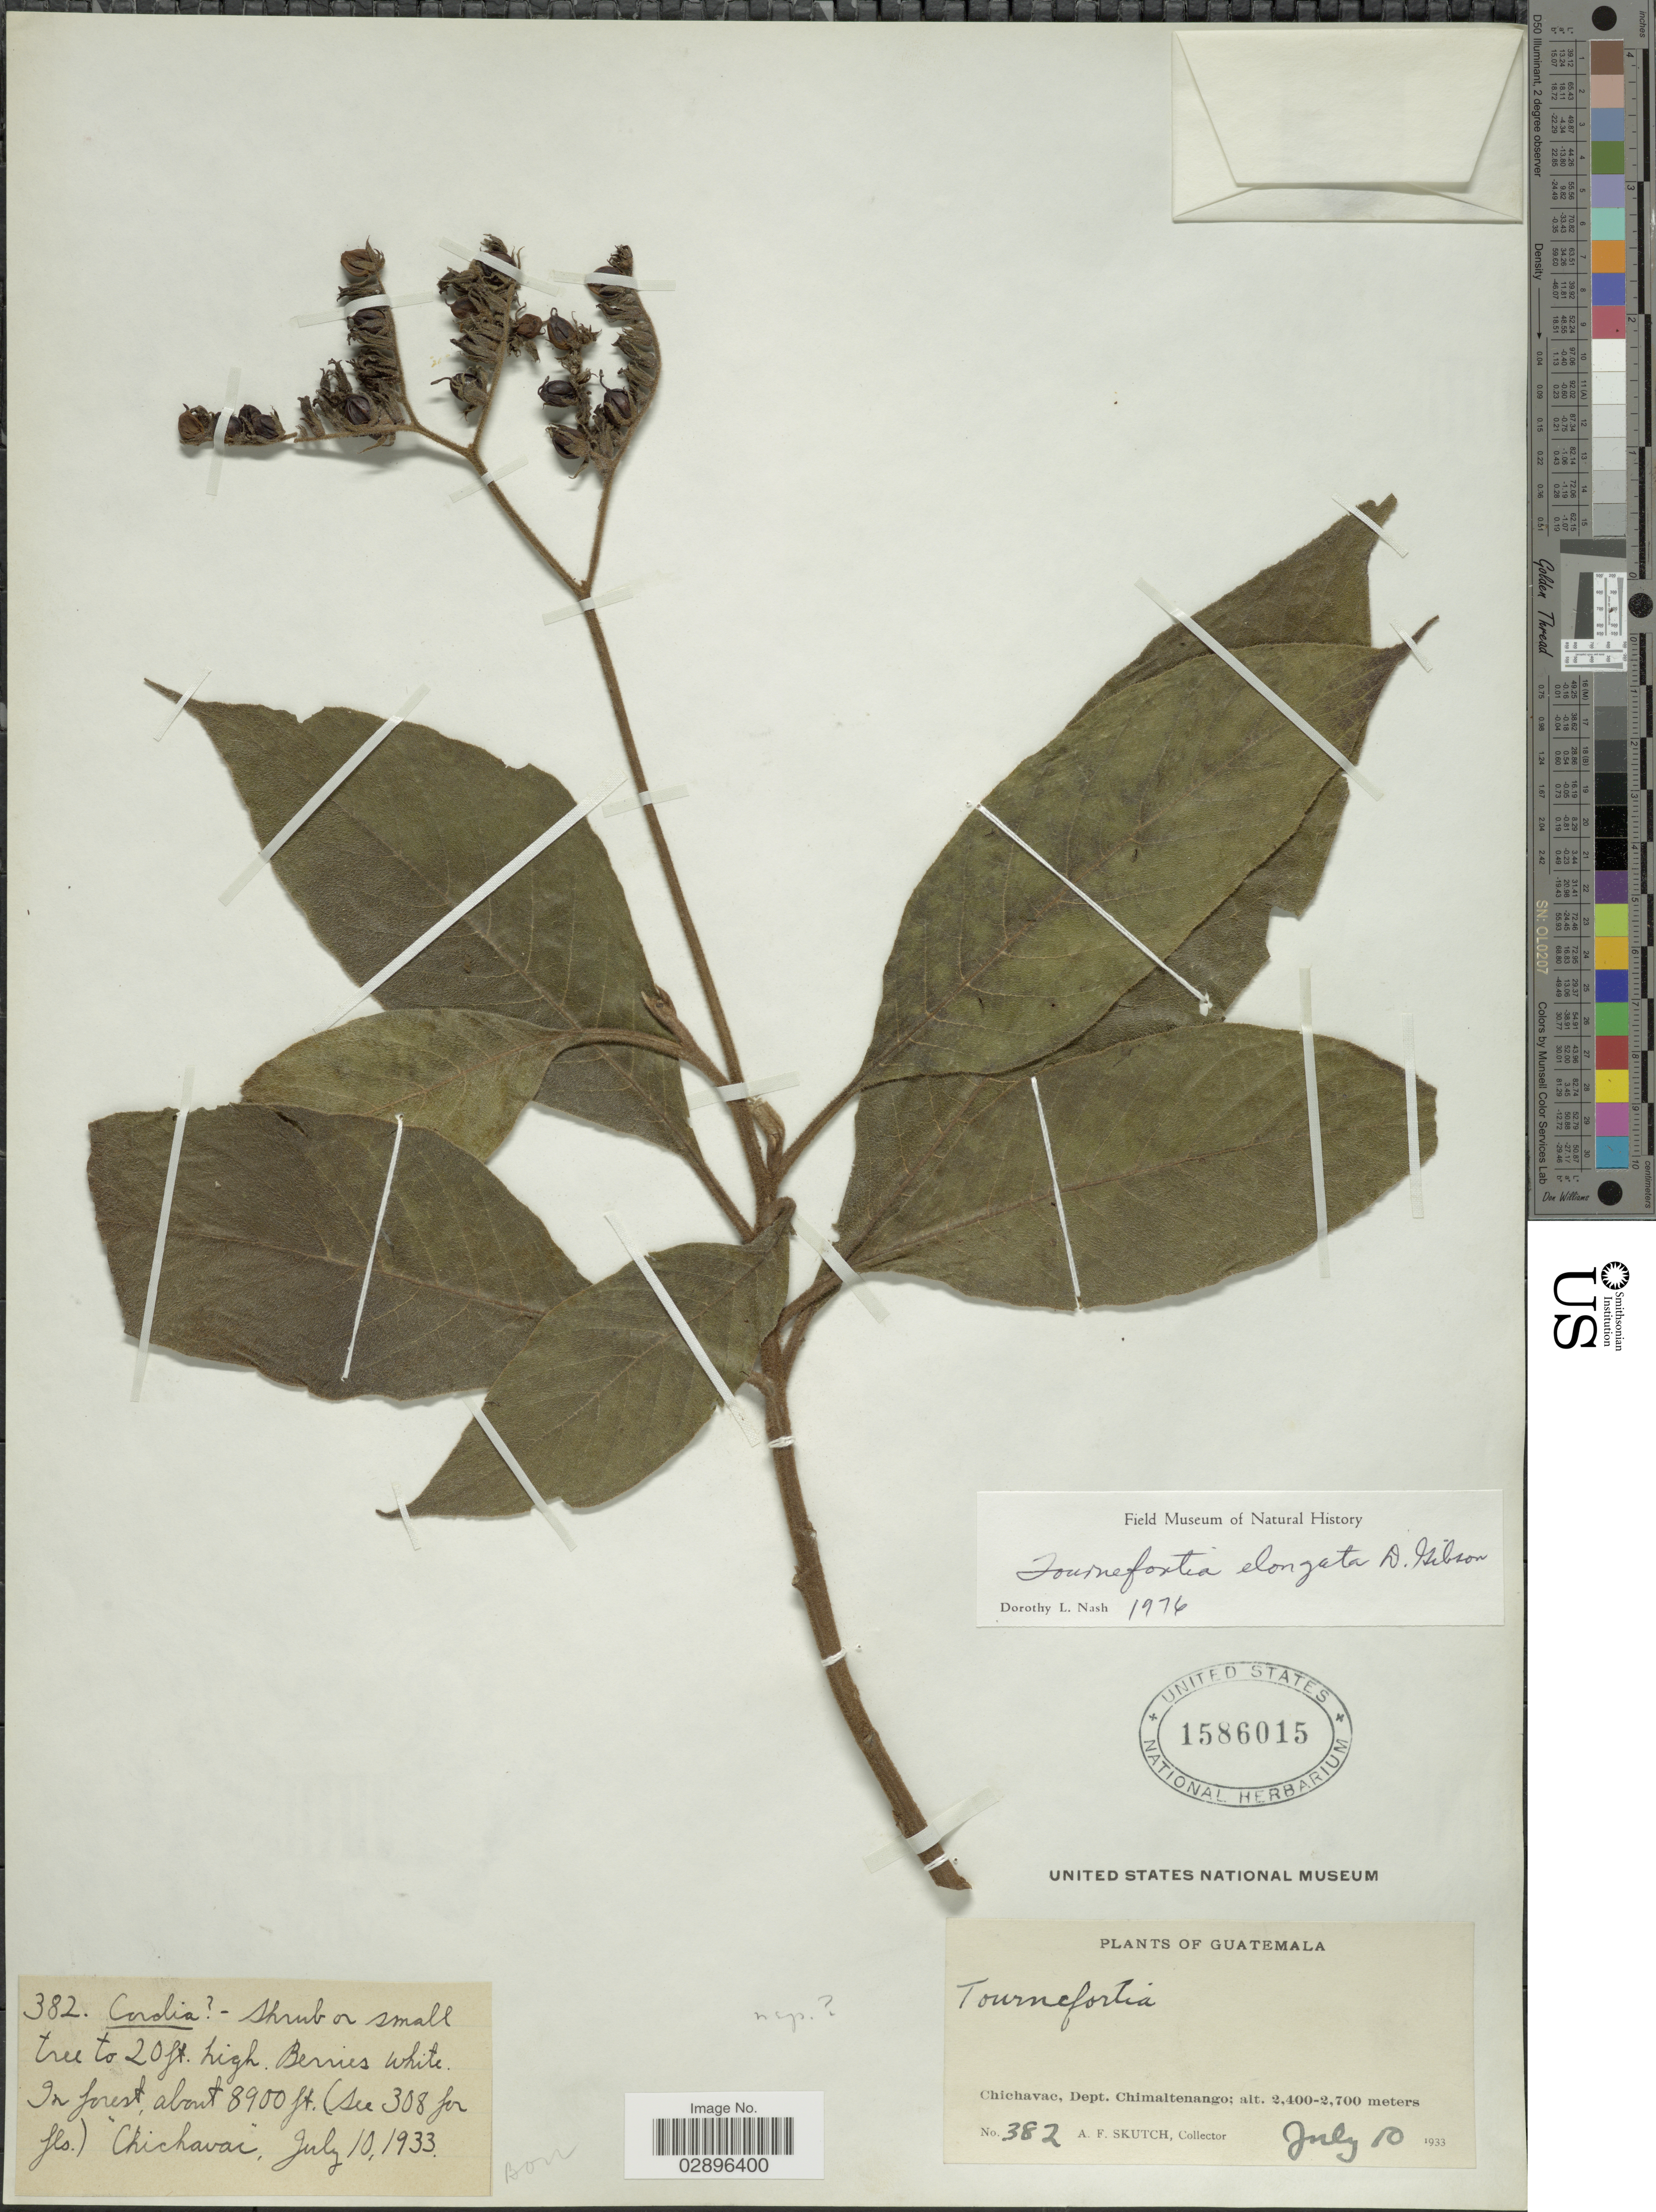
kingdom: Plantae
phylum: Tracheophyta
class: Magnoliopsida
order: Boraginales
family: Heliotropiaceae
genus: Tournefortia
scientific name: Tournefortia elongata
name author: D.N. Gibson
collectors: A. F. Skutch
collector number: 382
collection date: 1933-07-10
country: Guatemala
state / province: Chimaltenango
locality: Chichavac, Dept. Chimaltenango.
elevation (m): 2713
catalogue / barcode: US 1586015